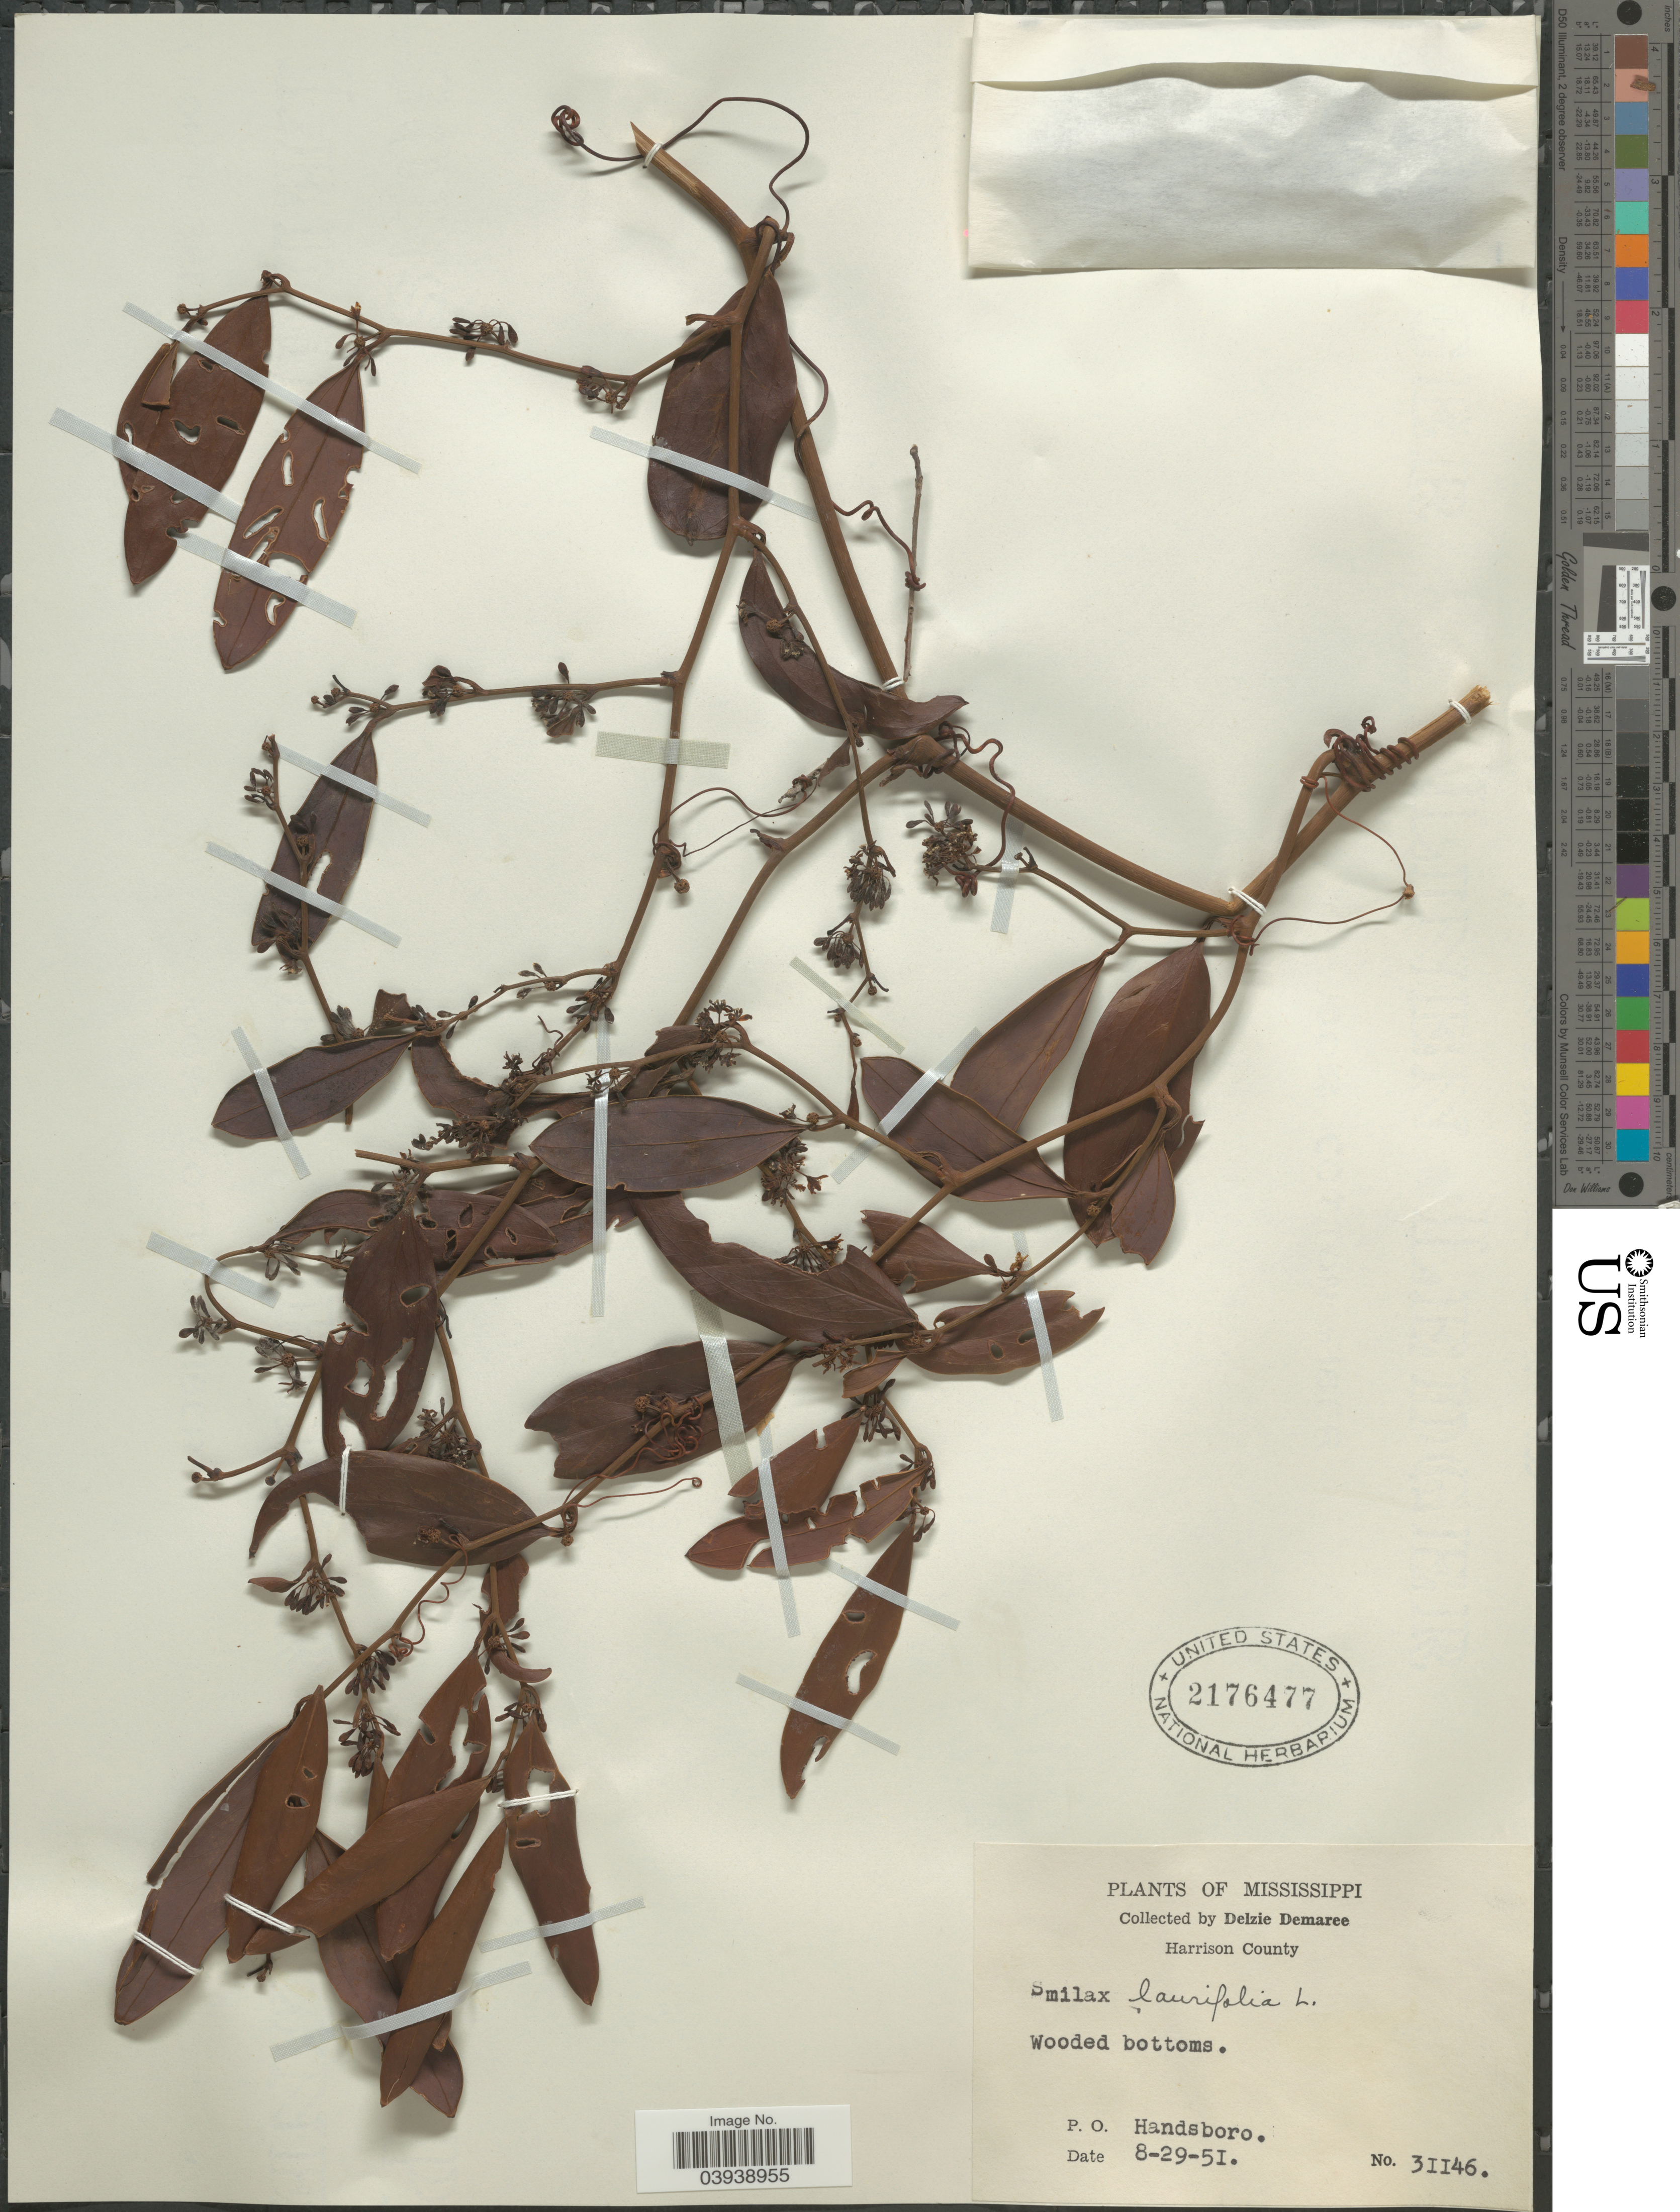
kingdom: Plantae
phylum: Tracheophyta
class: Liliopsida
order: Liliales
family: Smilacaceae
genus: Smilax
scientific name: Smilax laurifolia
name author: L.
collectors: D. Demaree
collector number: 31146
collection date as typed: Transcribed d/m/y: 29/8/51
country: United States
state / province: Mississippi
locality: Harrison County. Wooded bottoms. P.O. Handsboro.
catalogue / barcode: US 2176477